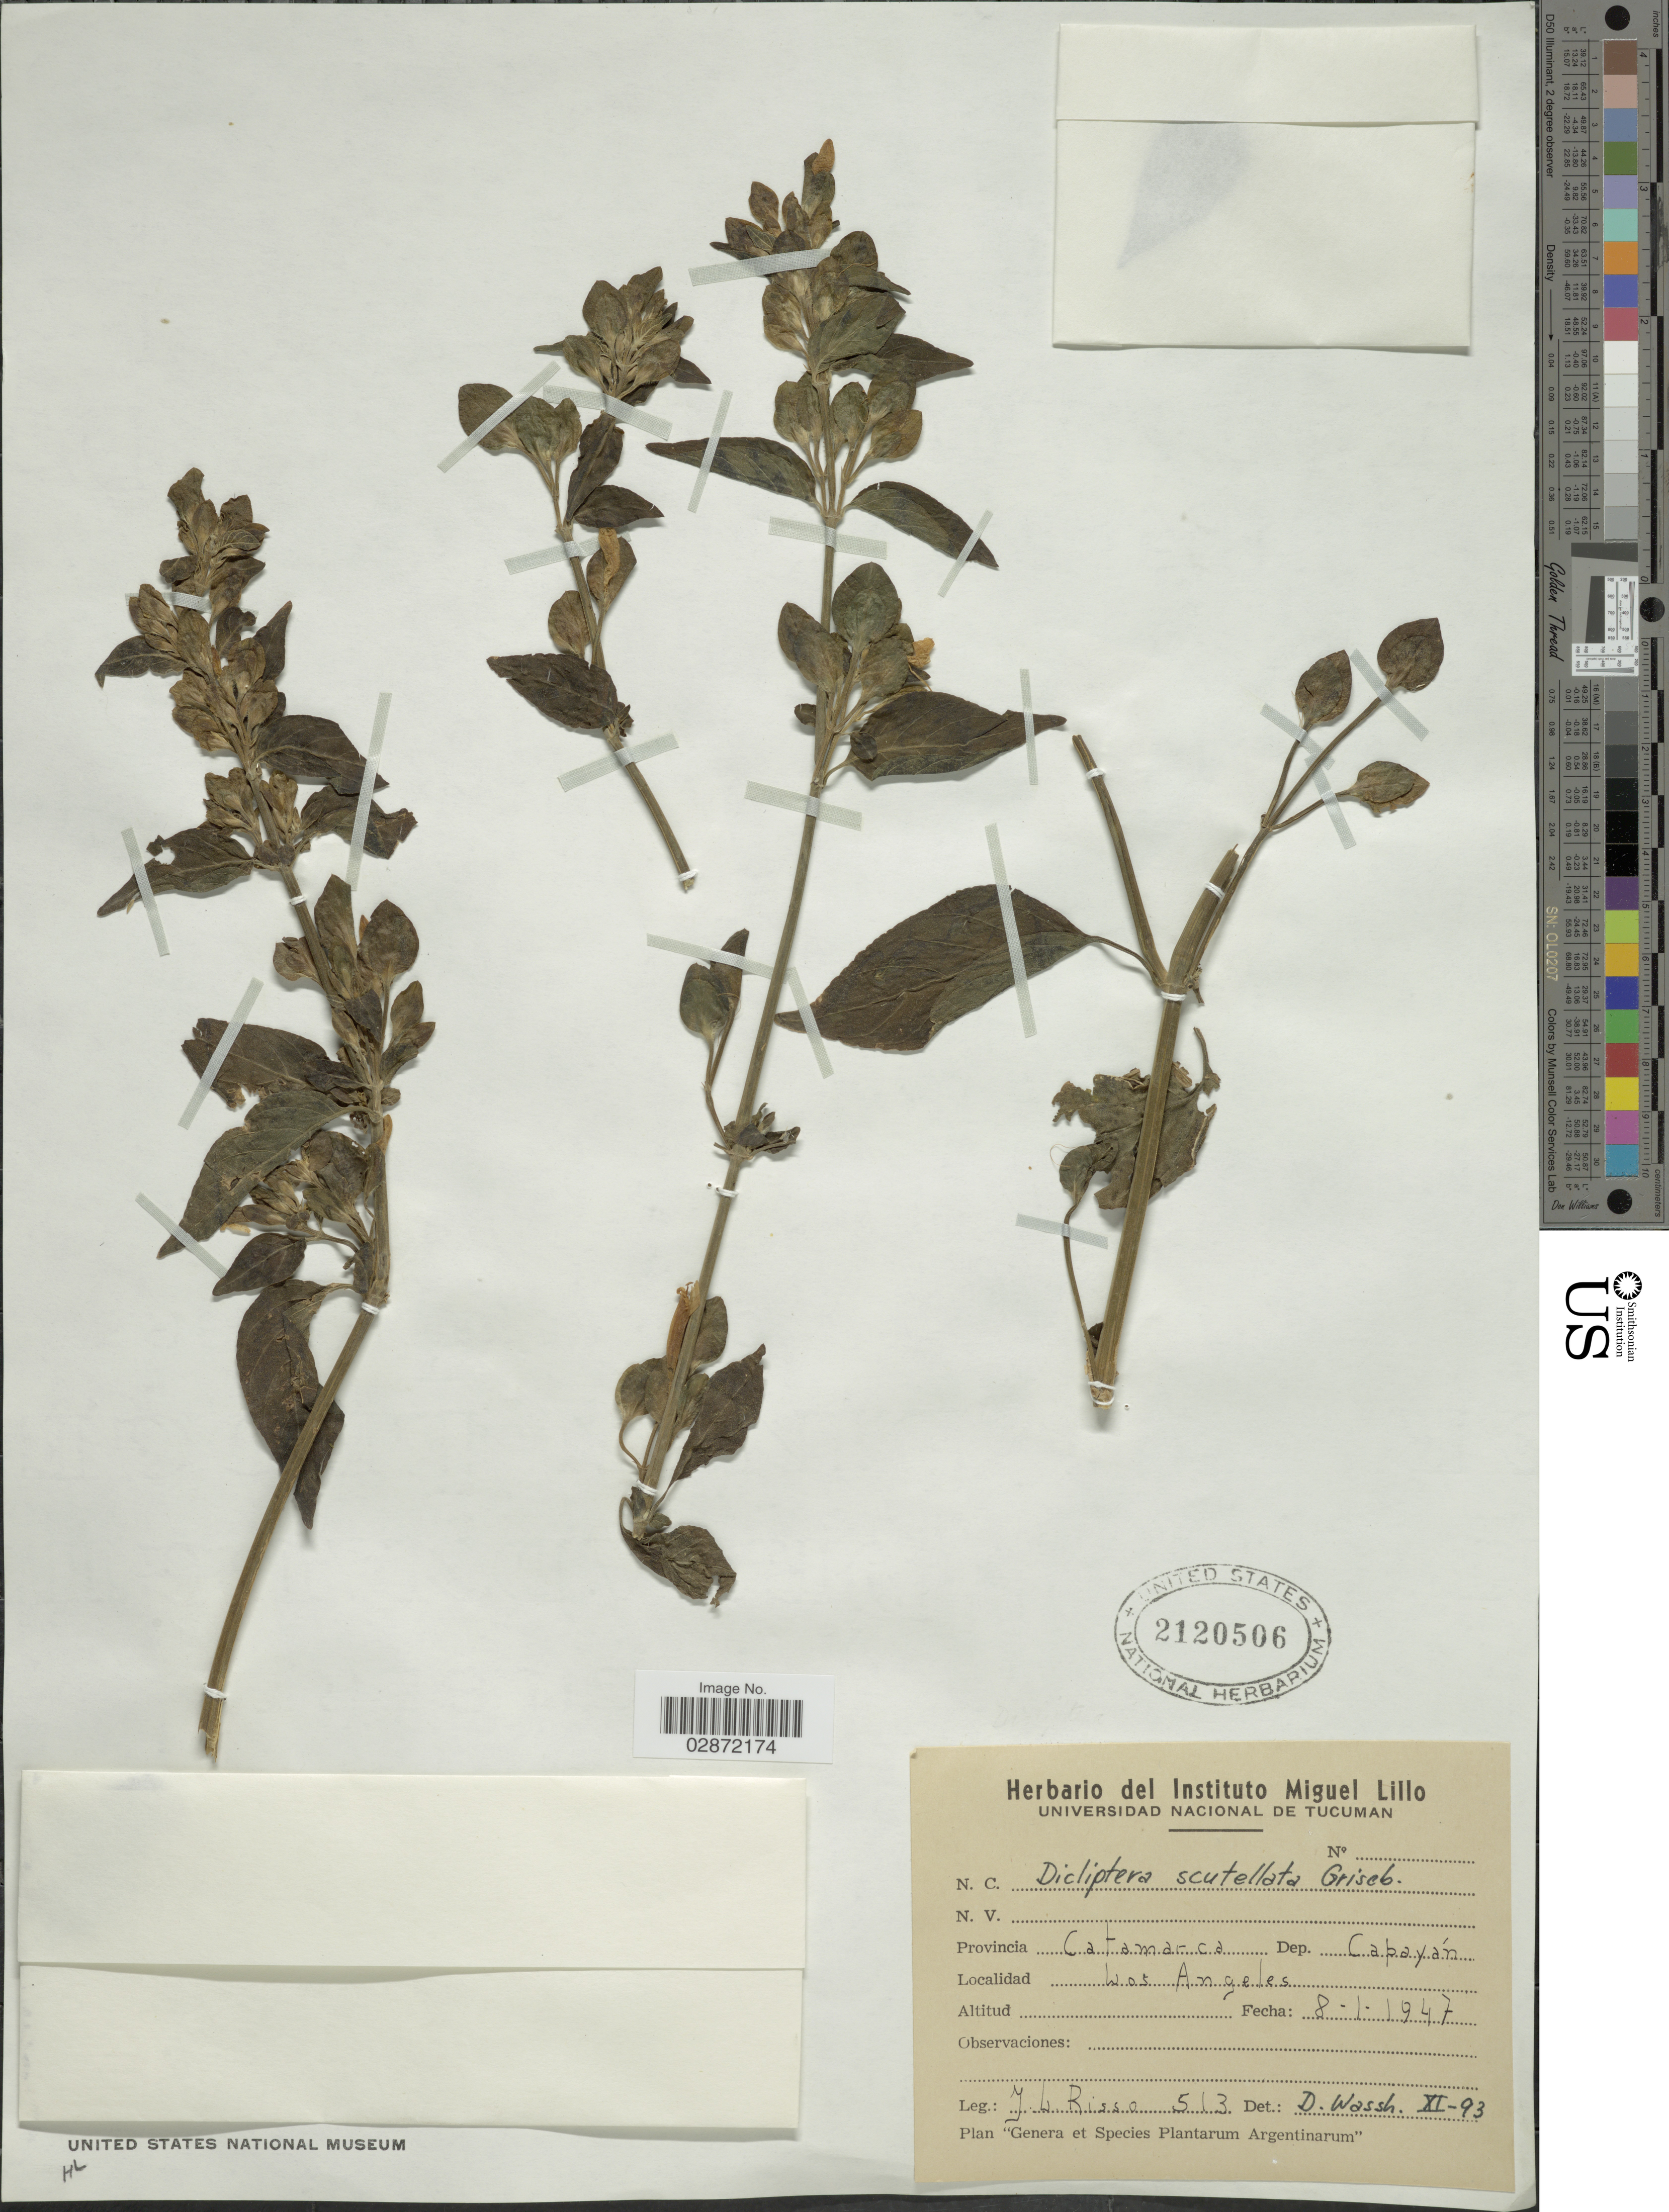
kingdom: Plantae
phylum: Tracheophyta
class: Magnoliopsida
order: Lamiales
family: Acanthaceae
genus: Dicliptera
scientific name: Dicliptera scutellata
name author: Griseb.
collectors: J. Risso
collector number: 513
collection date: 1947-01-08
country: Argentina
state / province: Catamarca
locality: Provincia Catamarca. Dep. Capayán. Los Angeles.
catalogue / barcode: US 2120506